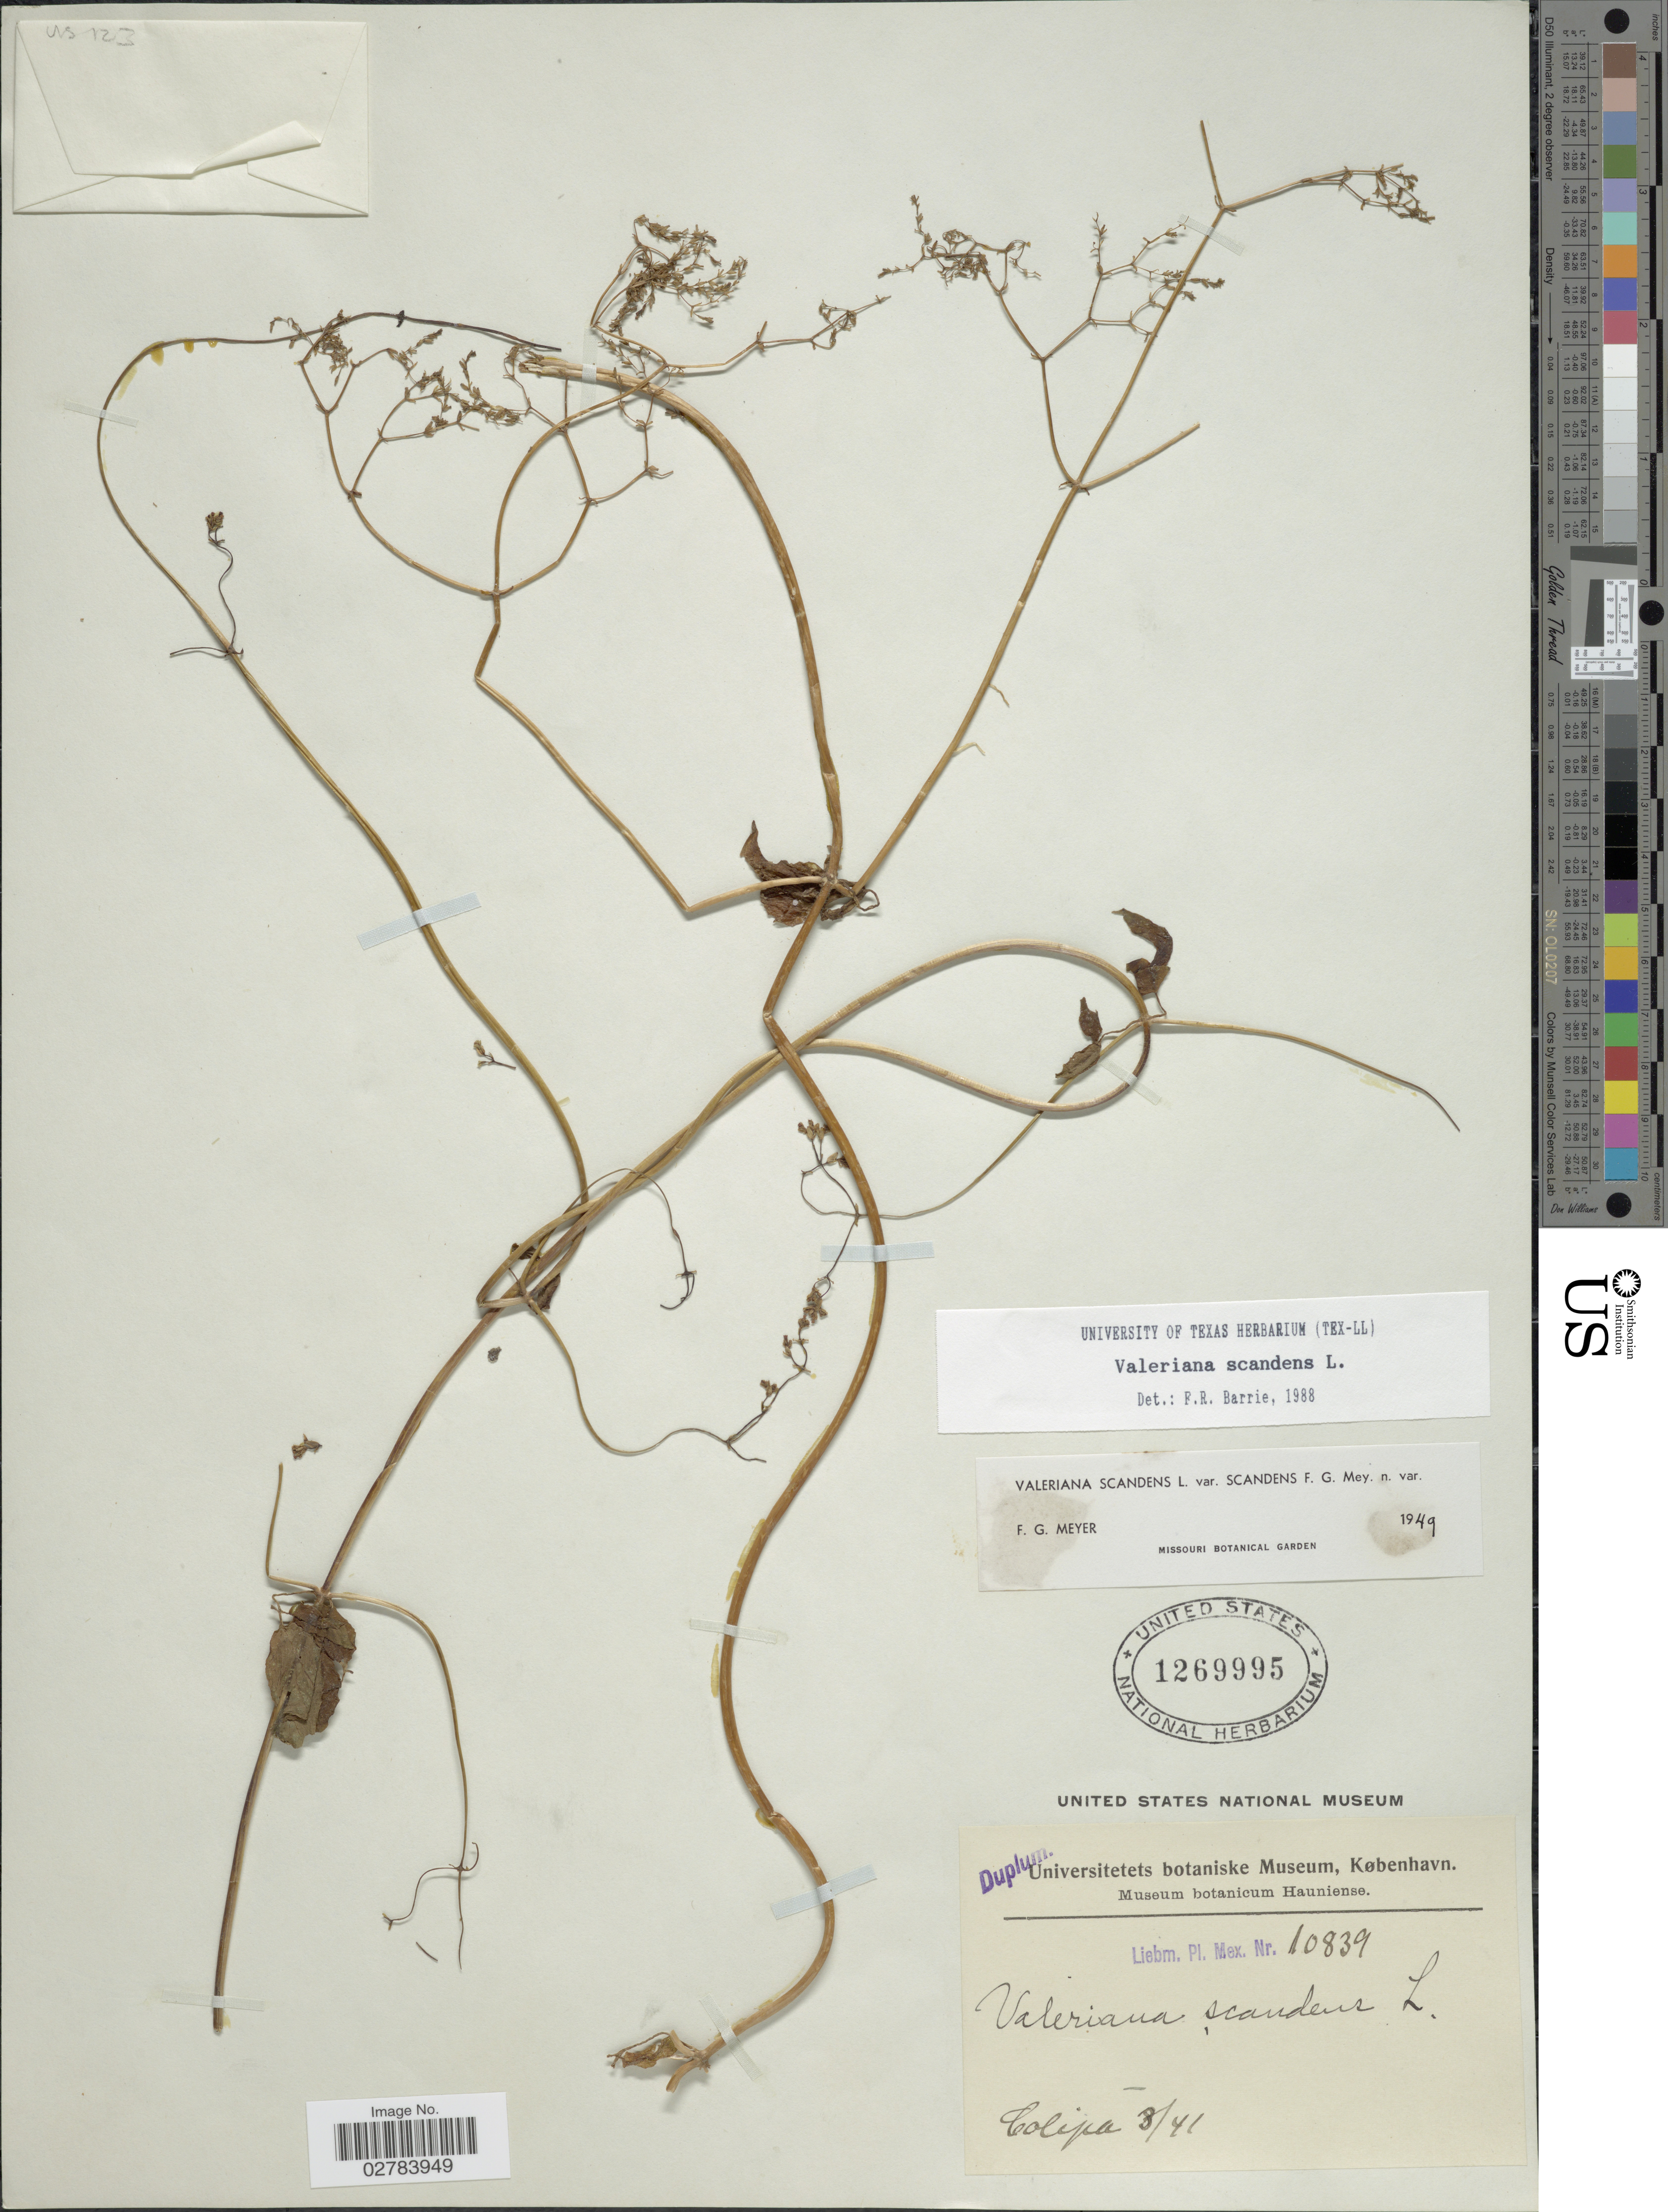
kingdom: Plantae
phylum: Tracheophyta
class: Magnoliopsida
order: Dipsacales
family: Caprifoliaceae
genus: Valeriana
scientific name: Valeriana scandens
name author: L.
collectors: Liebmann, --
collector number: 10839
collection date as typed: Transcribed d/m/y: /3/41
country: Mexico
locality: Colipa.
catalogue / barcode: US 1269995